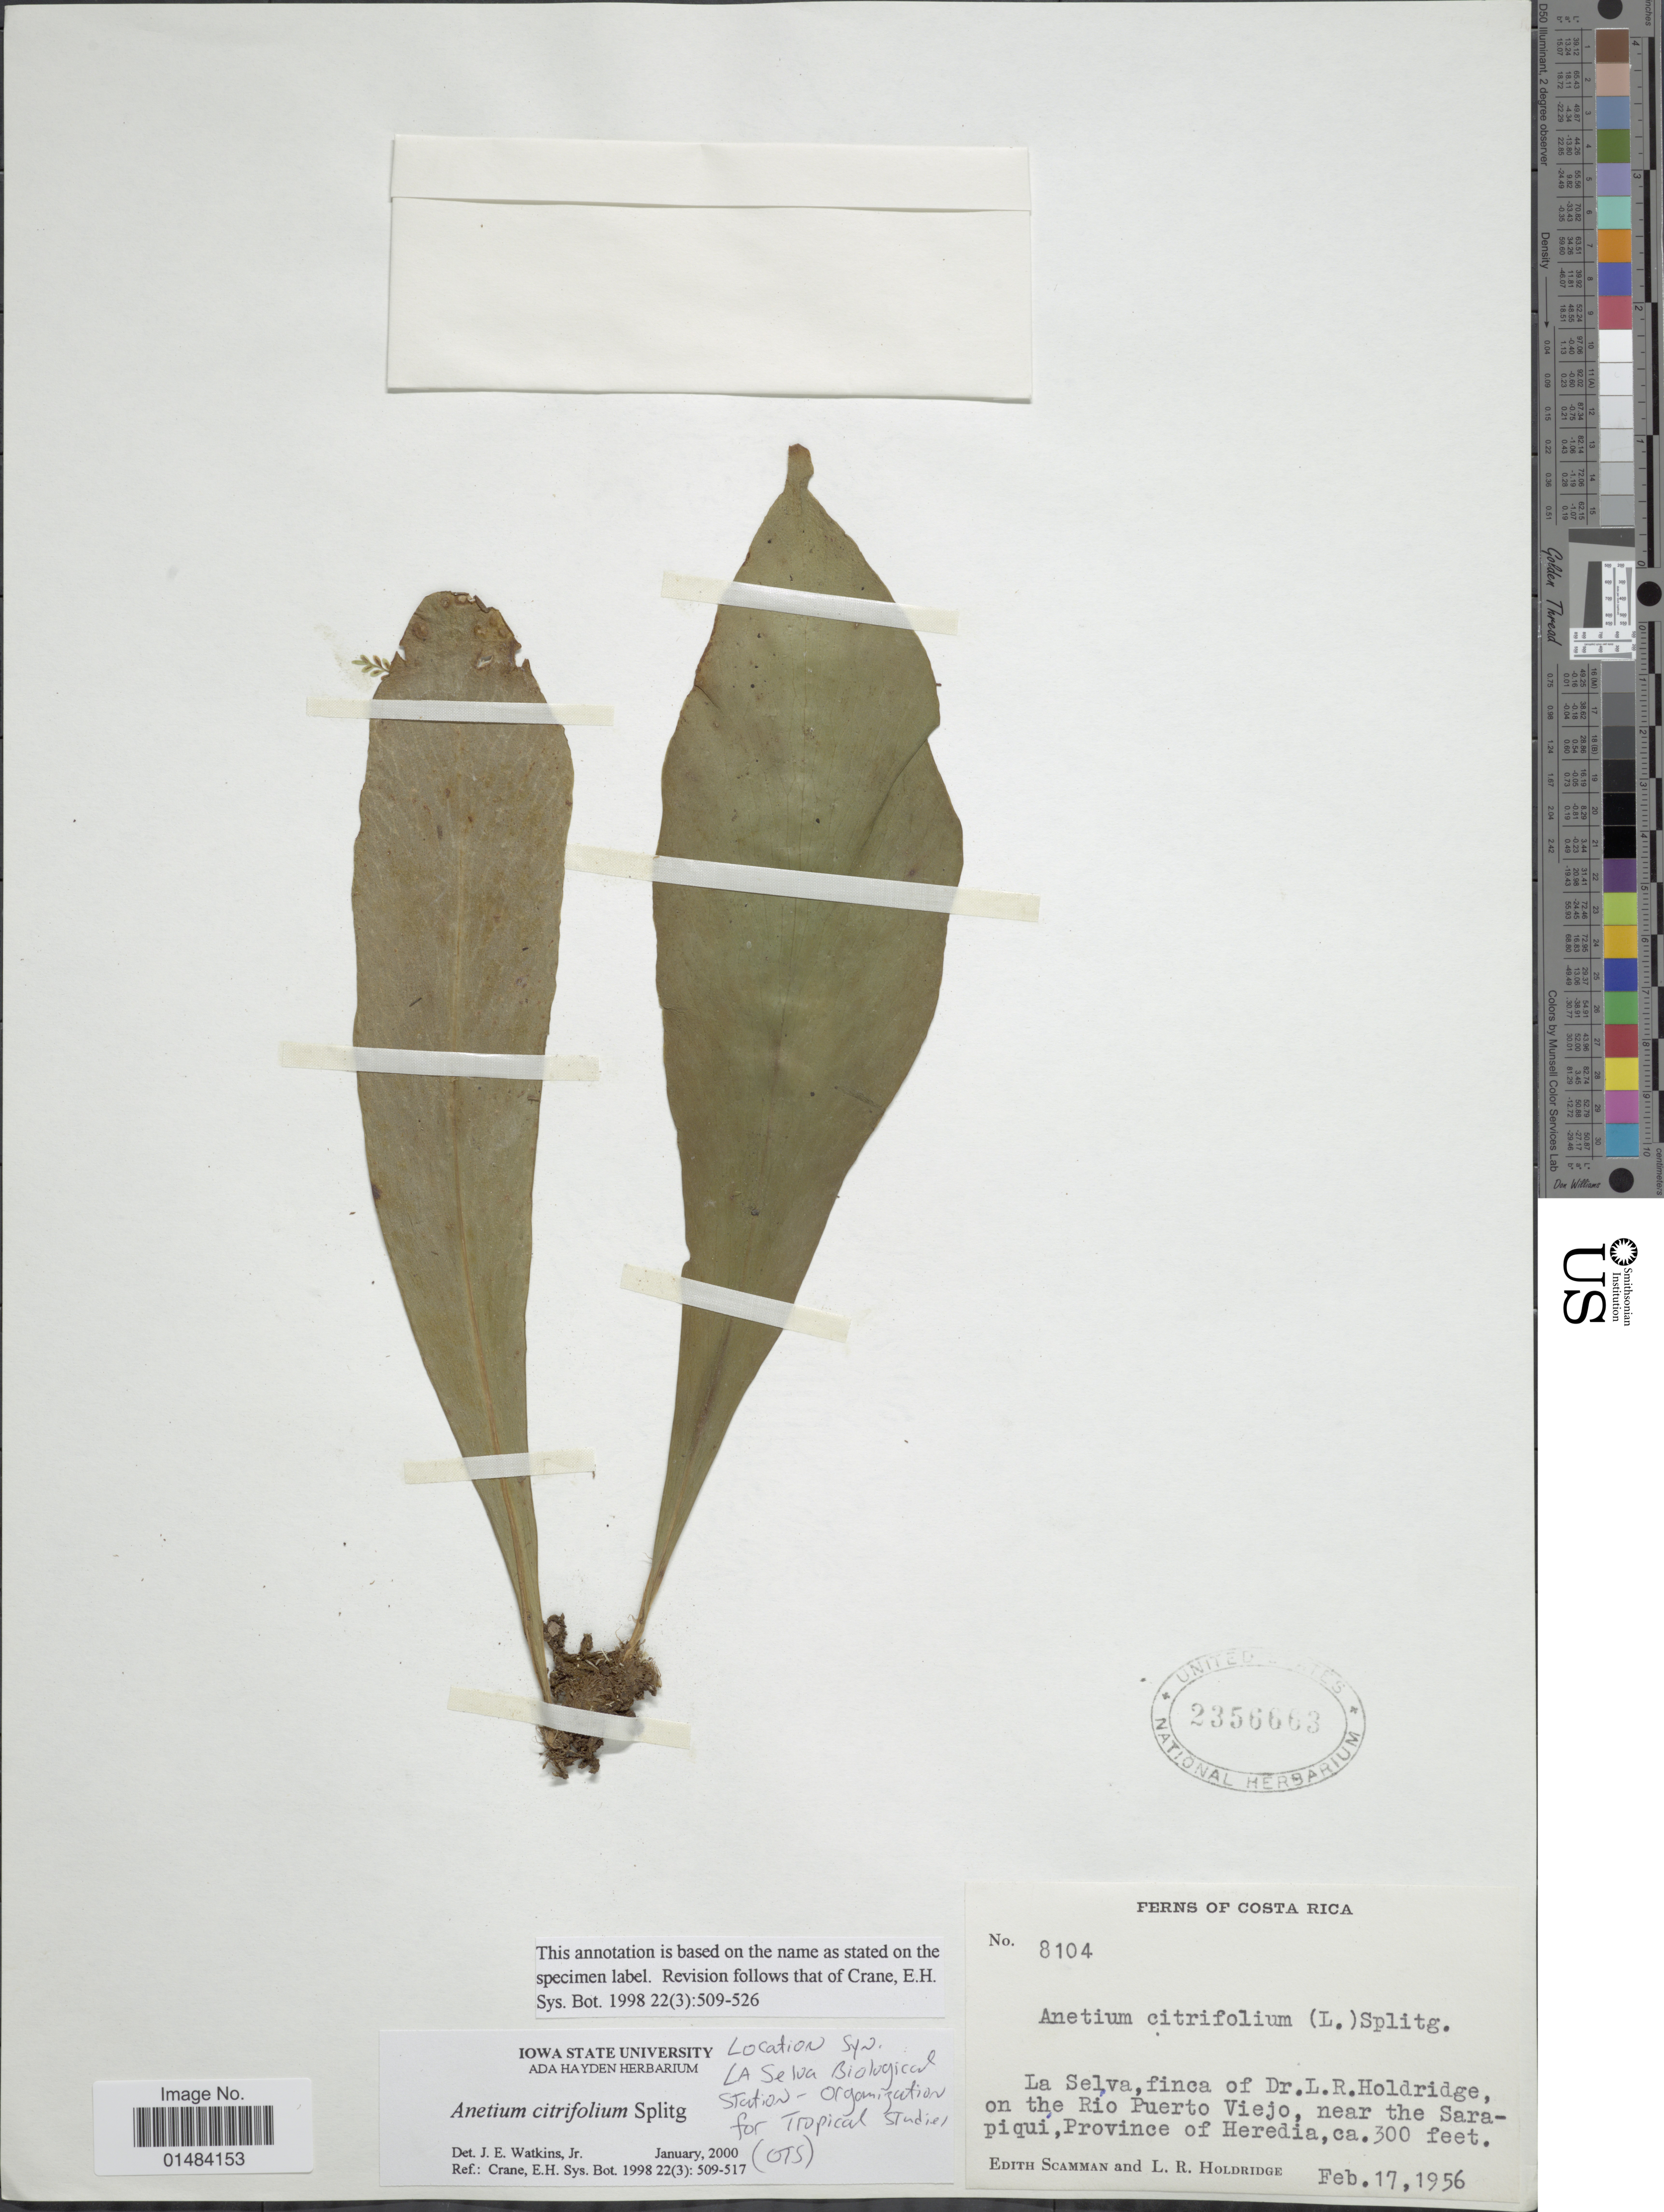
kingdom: Plantae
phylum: Tracheophyta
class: Polypodiopsida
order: Polypodiales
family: Pteridaceae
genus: Anetium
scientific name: Anetium citrifolium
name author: (L.) Splitg.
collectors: E. Scamman & L. Holdridge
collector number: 8104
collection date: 1956-02-17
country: Costa Rica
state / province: Heredia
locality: Costa Rica, La Selva, finca of Dr. L.R. Holdridge, on the Rio Puerto Viejo, near the Sarapiqui, province of Heredia.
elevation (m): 91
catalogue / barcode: US 2356663